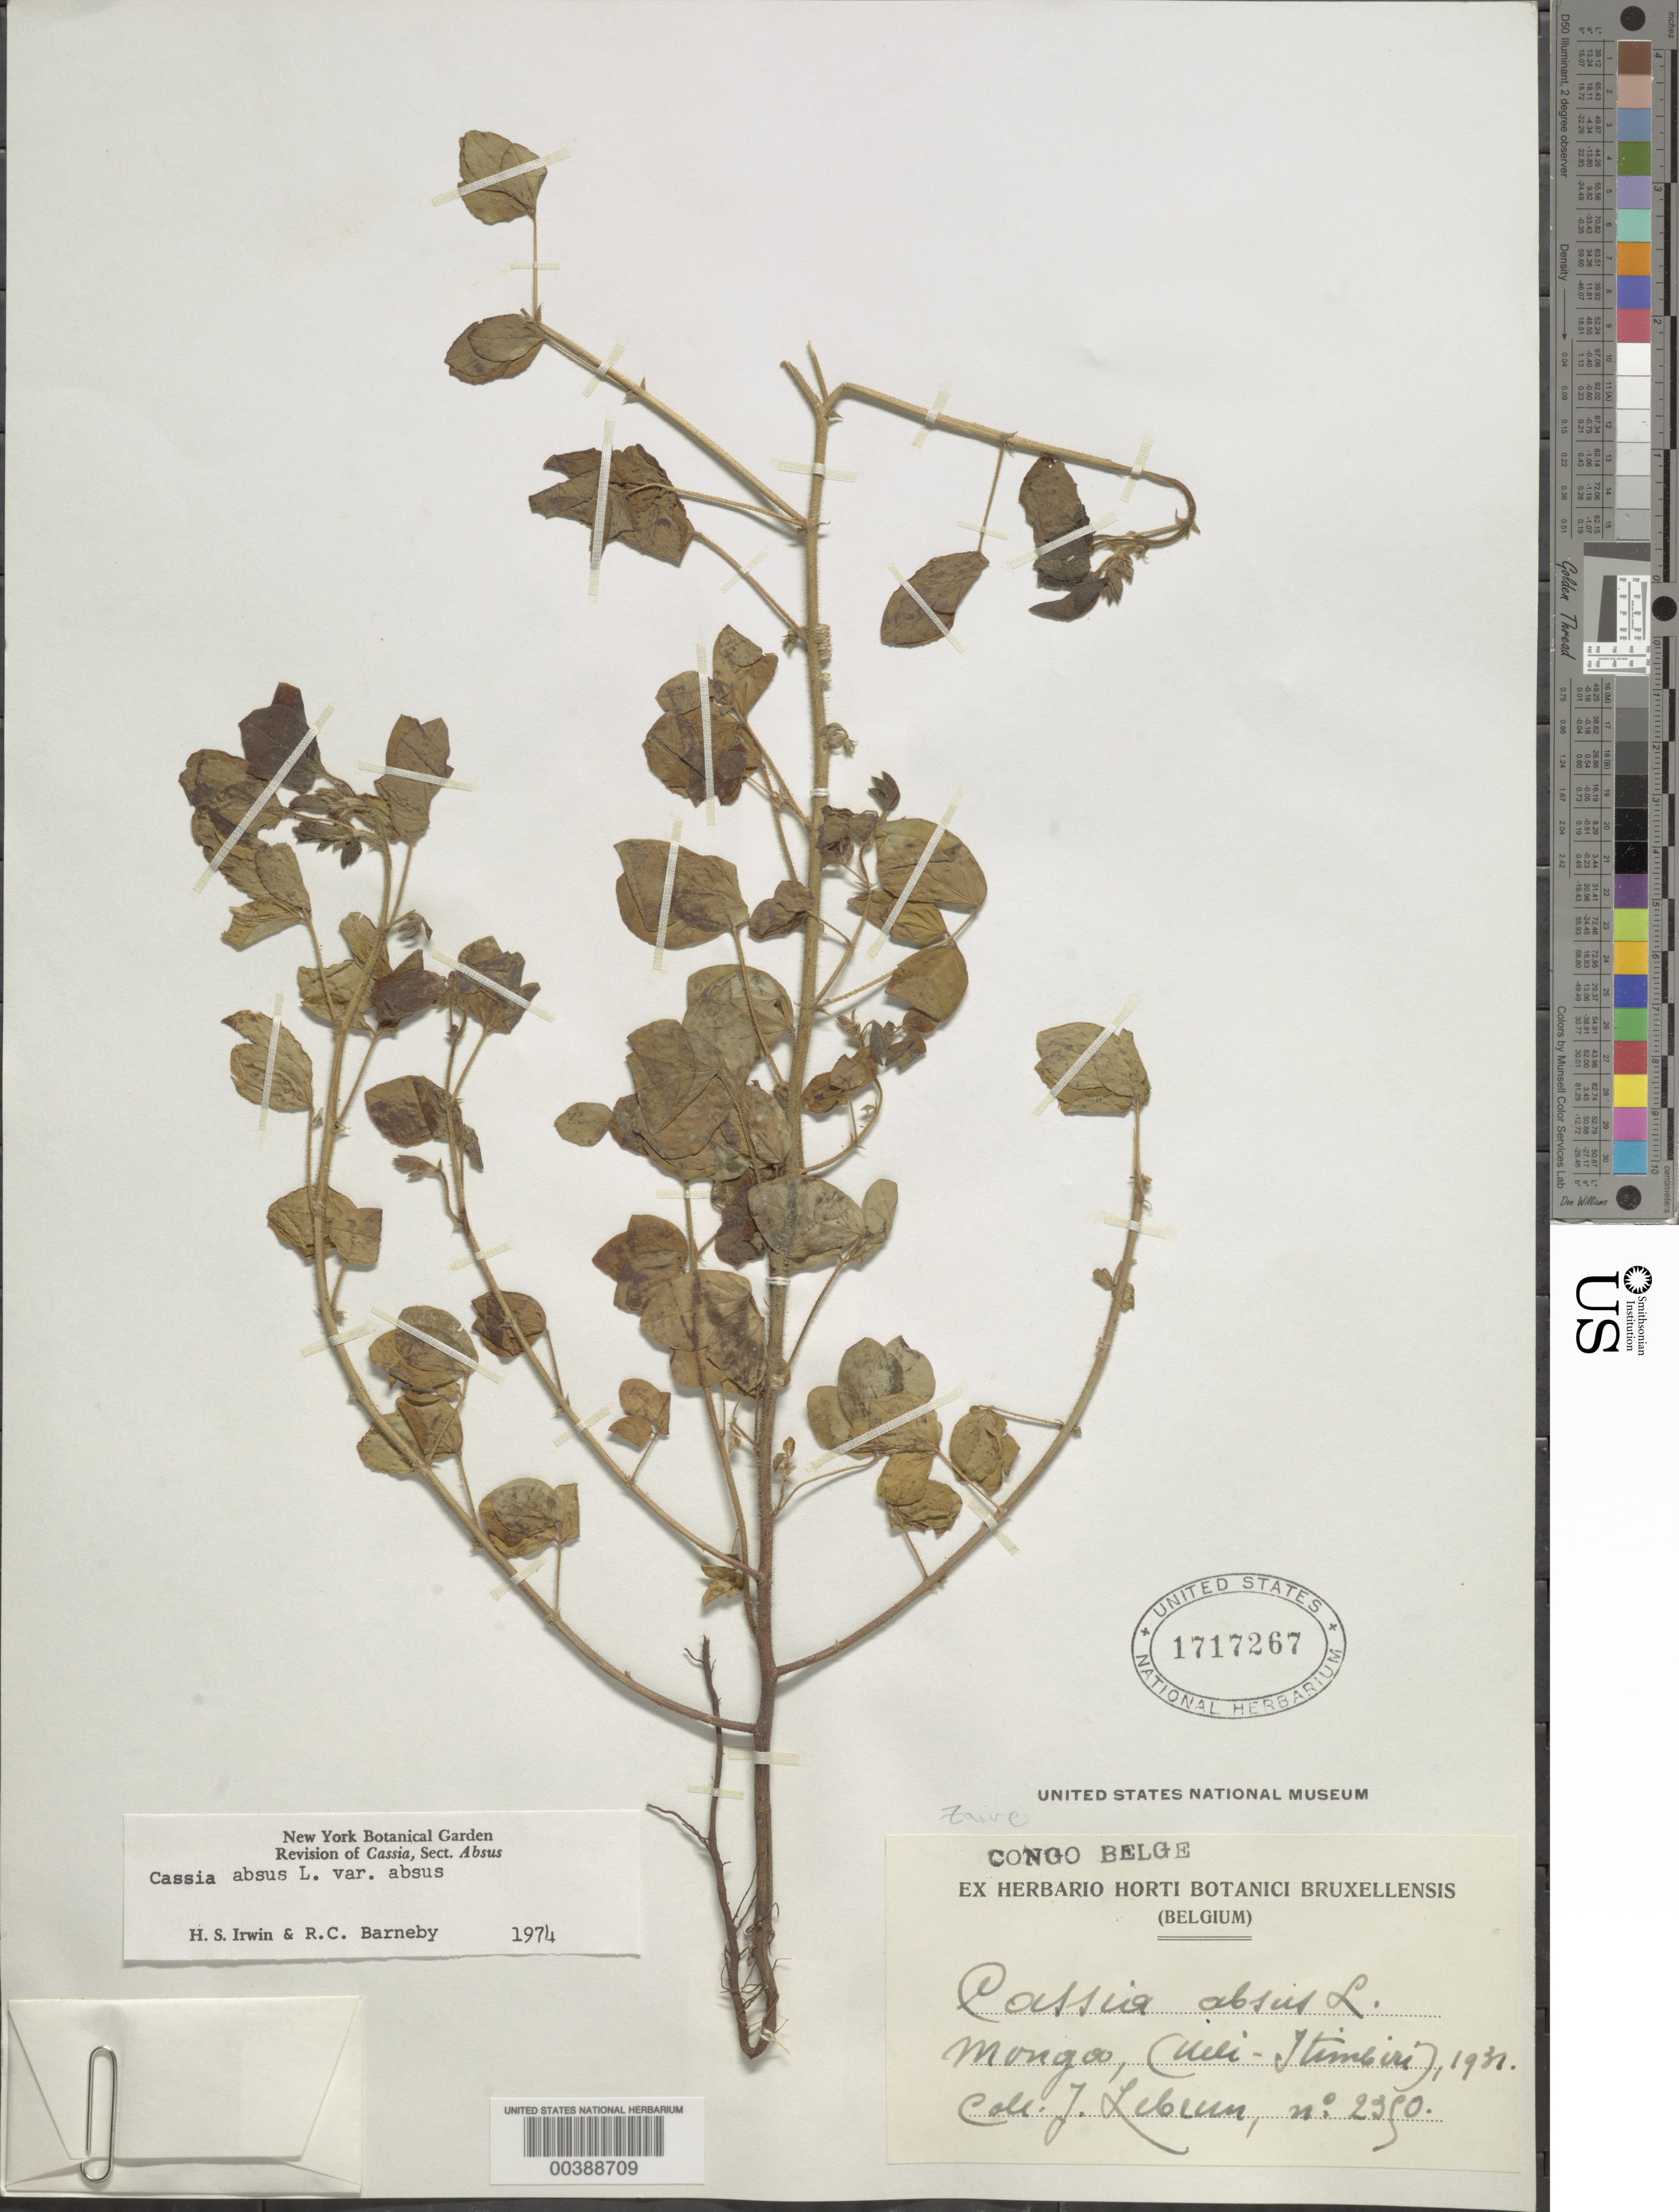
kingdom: Plantae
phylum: Tracheophyta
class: Magnoliopsida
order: Fabales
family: Fabaceae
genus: Chamaecrista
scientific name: Chamaecrista absus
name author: (L.) H.S. Irwin & Barneby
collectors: J. A. Lebrun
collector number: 2350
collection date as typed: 1931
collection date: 1931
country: Congo, Democratic Republic of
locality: Mongoo, chili-itimbiri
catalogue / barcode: US 1717267